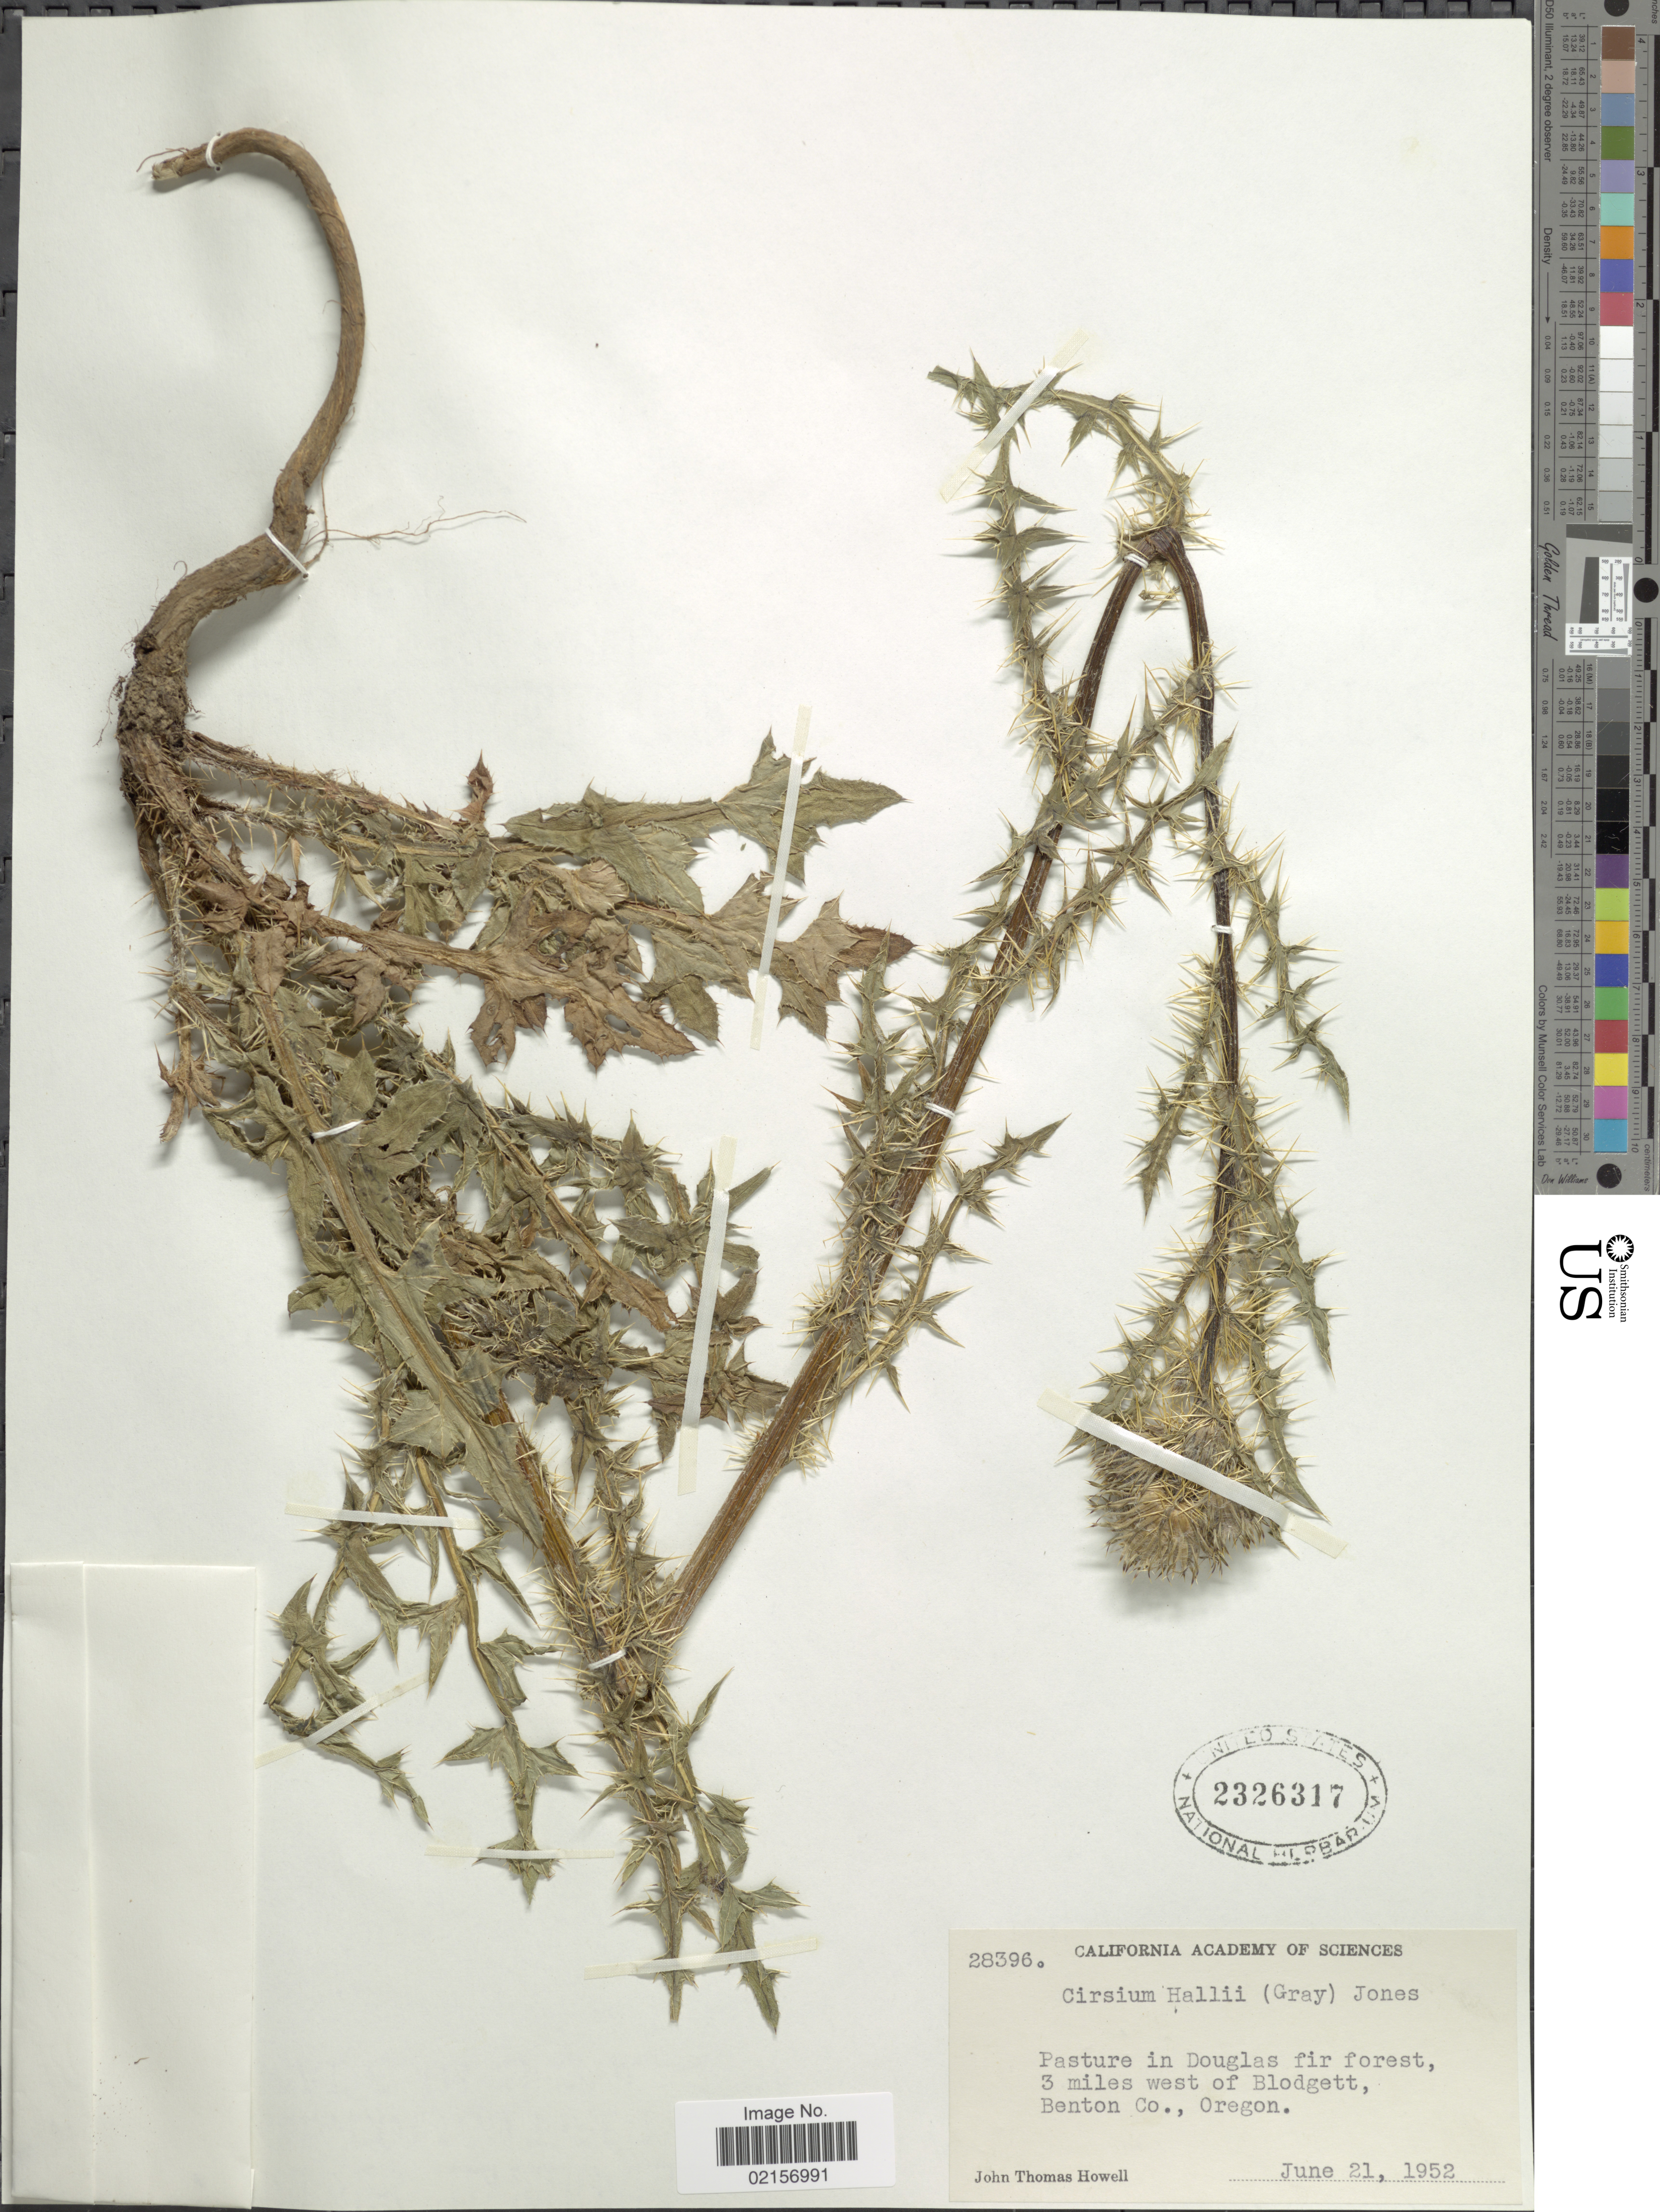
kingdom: Plantae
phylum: Tracheophyta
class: Magnoliopsida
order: Asterales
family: Asteraceae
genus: Cirsium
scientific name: Cirsium edule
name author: Nutt.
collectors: J. T. Howell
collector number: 28396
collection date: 1952-06-21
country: United States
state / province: Oregon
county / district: Benton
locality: Pasture in Douglas fir forest, 3 miles west of Blodgett, Benton Co.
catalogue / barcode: US 2326317